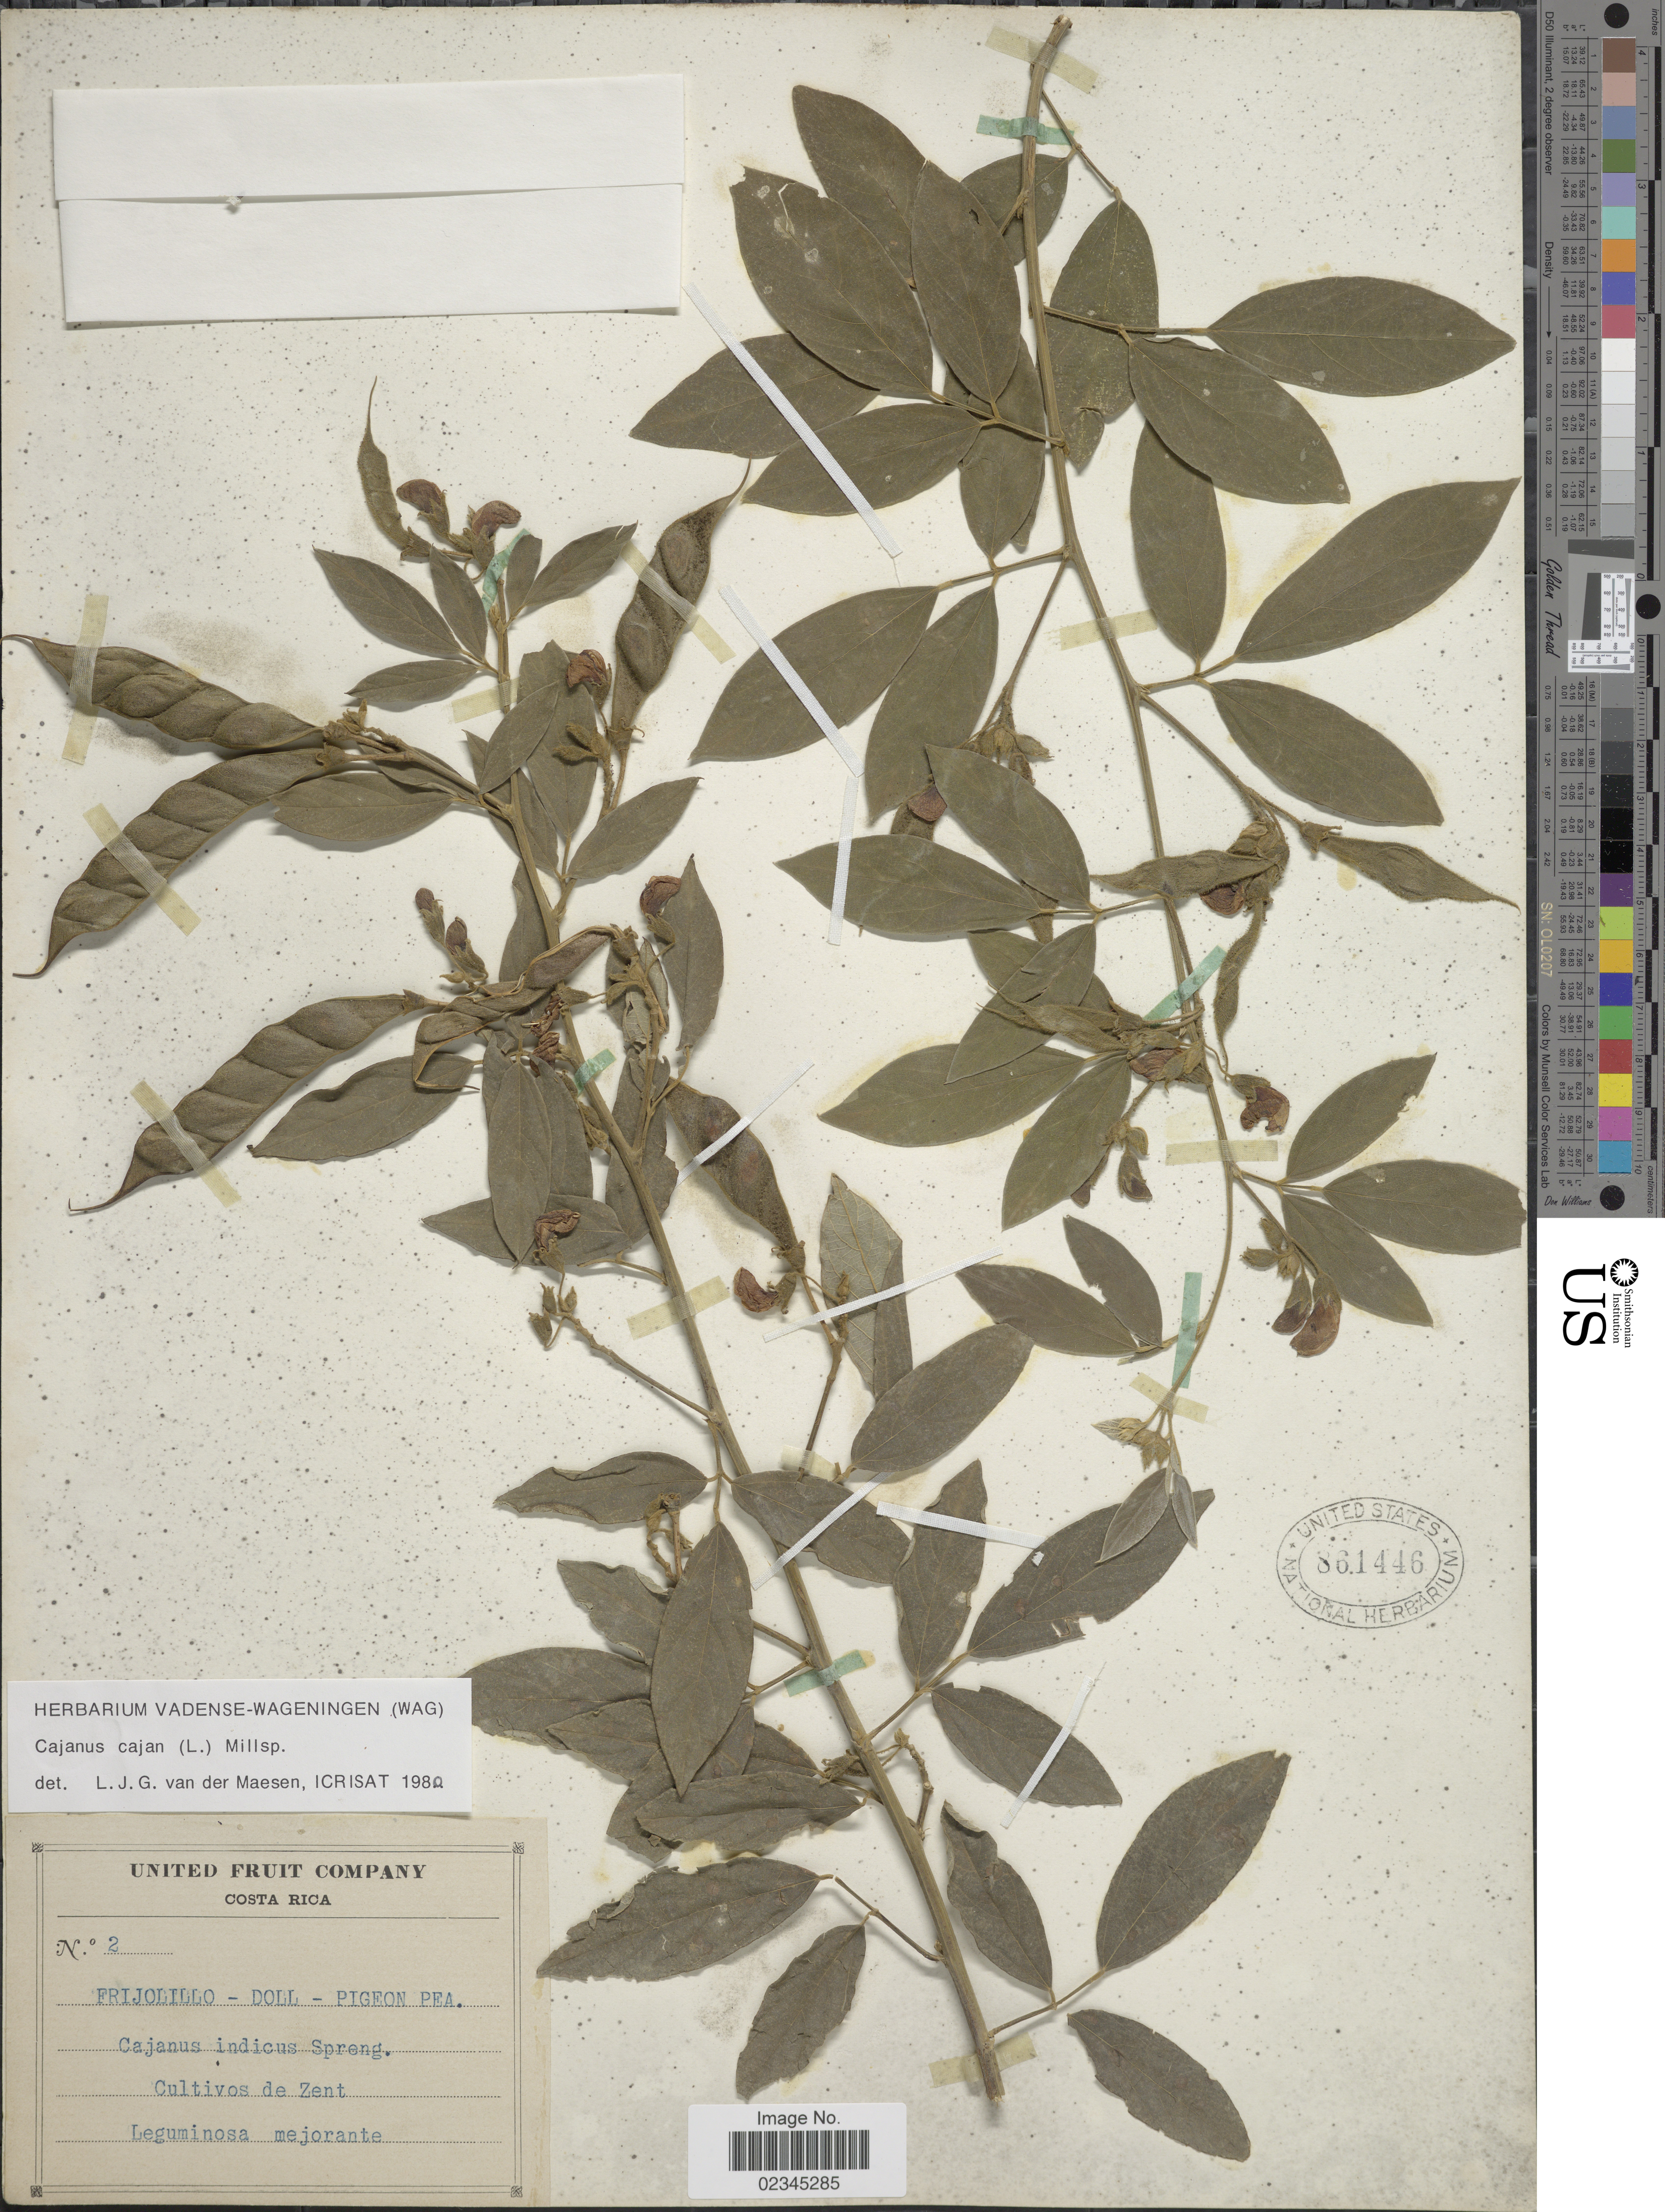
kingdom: Plantae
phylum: Tracheophyta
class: Magnoliopsida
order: Fabales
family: Fabaceae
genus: Cajanus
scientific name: Cajanus cajan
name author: (L.) Huth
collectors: United Fruit Co.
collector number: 2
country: Costa Rica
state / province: Limón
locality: Cultivos de Zent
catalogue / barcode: US 861446